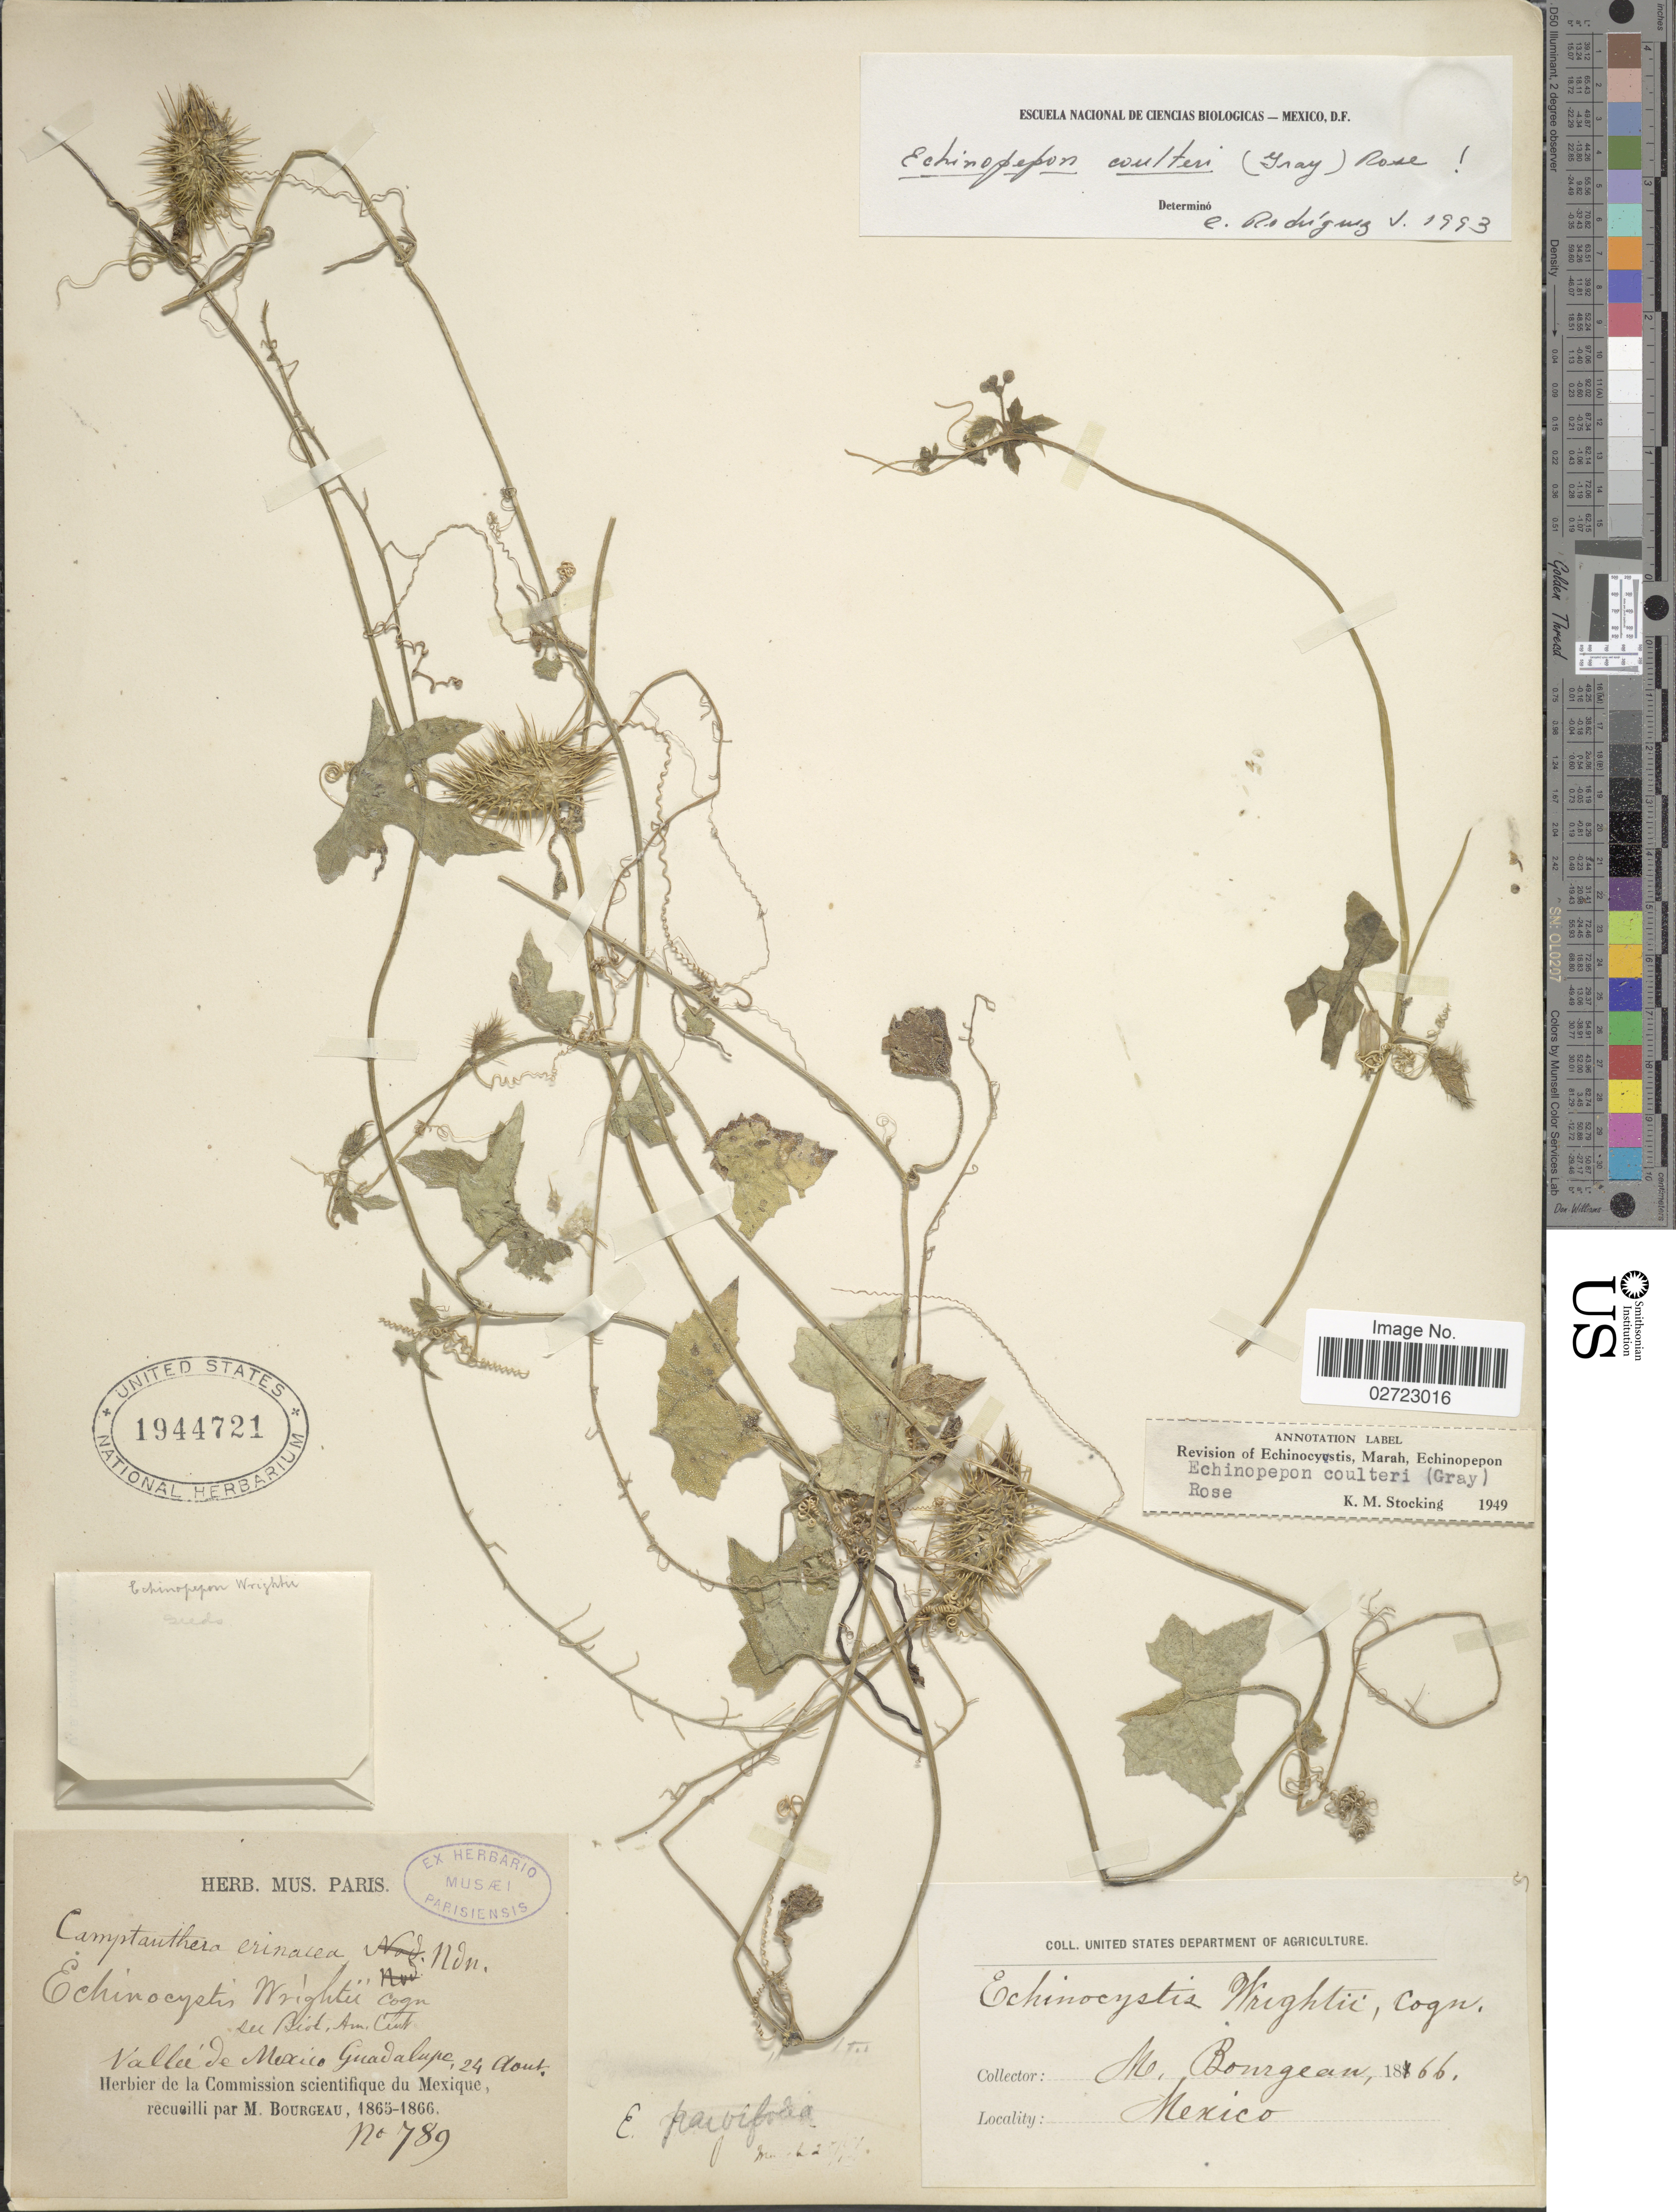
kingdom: Plantae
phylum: Tracheophyta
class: Magnoliopsida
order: Cucurbitales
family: Cucurbitaceae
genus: Echinopepon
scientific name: Echinopepon coulteri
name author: (A. Gray) Rose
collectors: M. Bourgeau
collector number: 789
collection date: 1866-08-24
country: Mexico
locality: Vallee de Mexico Guadalupe.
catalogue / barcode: US 1944721